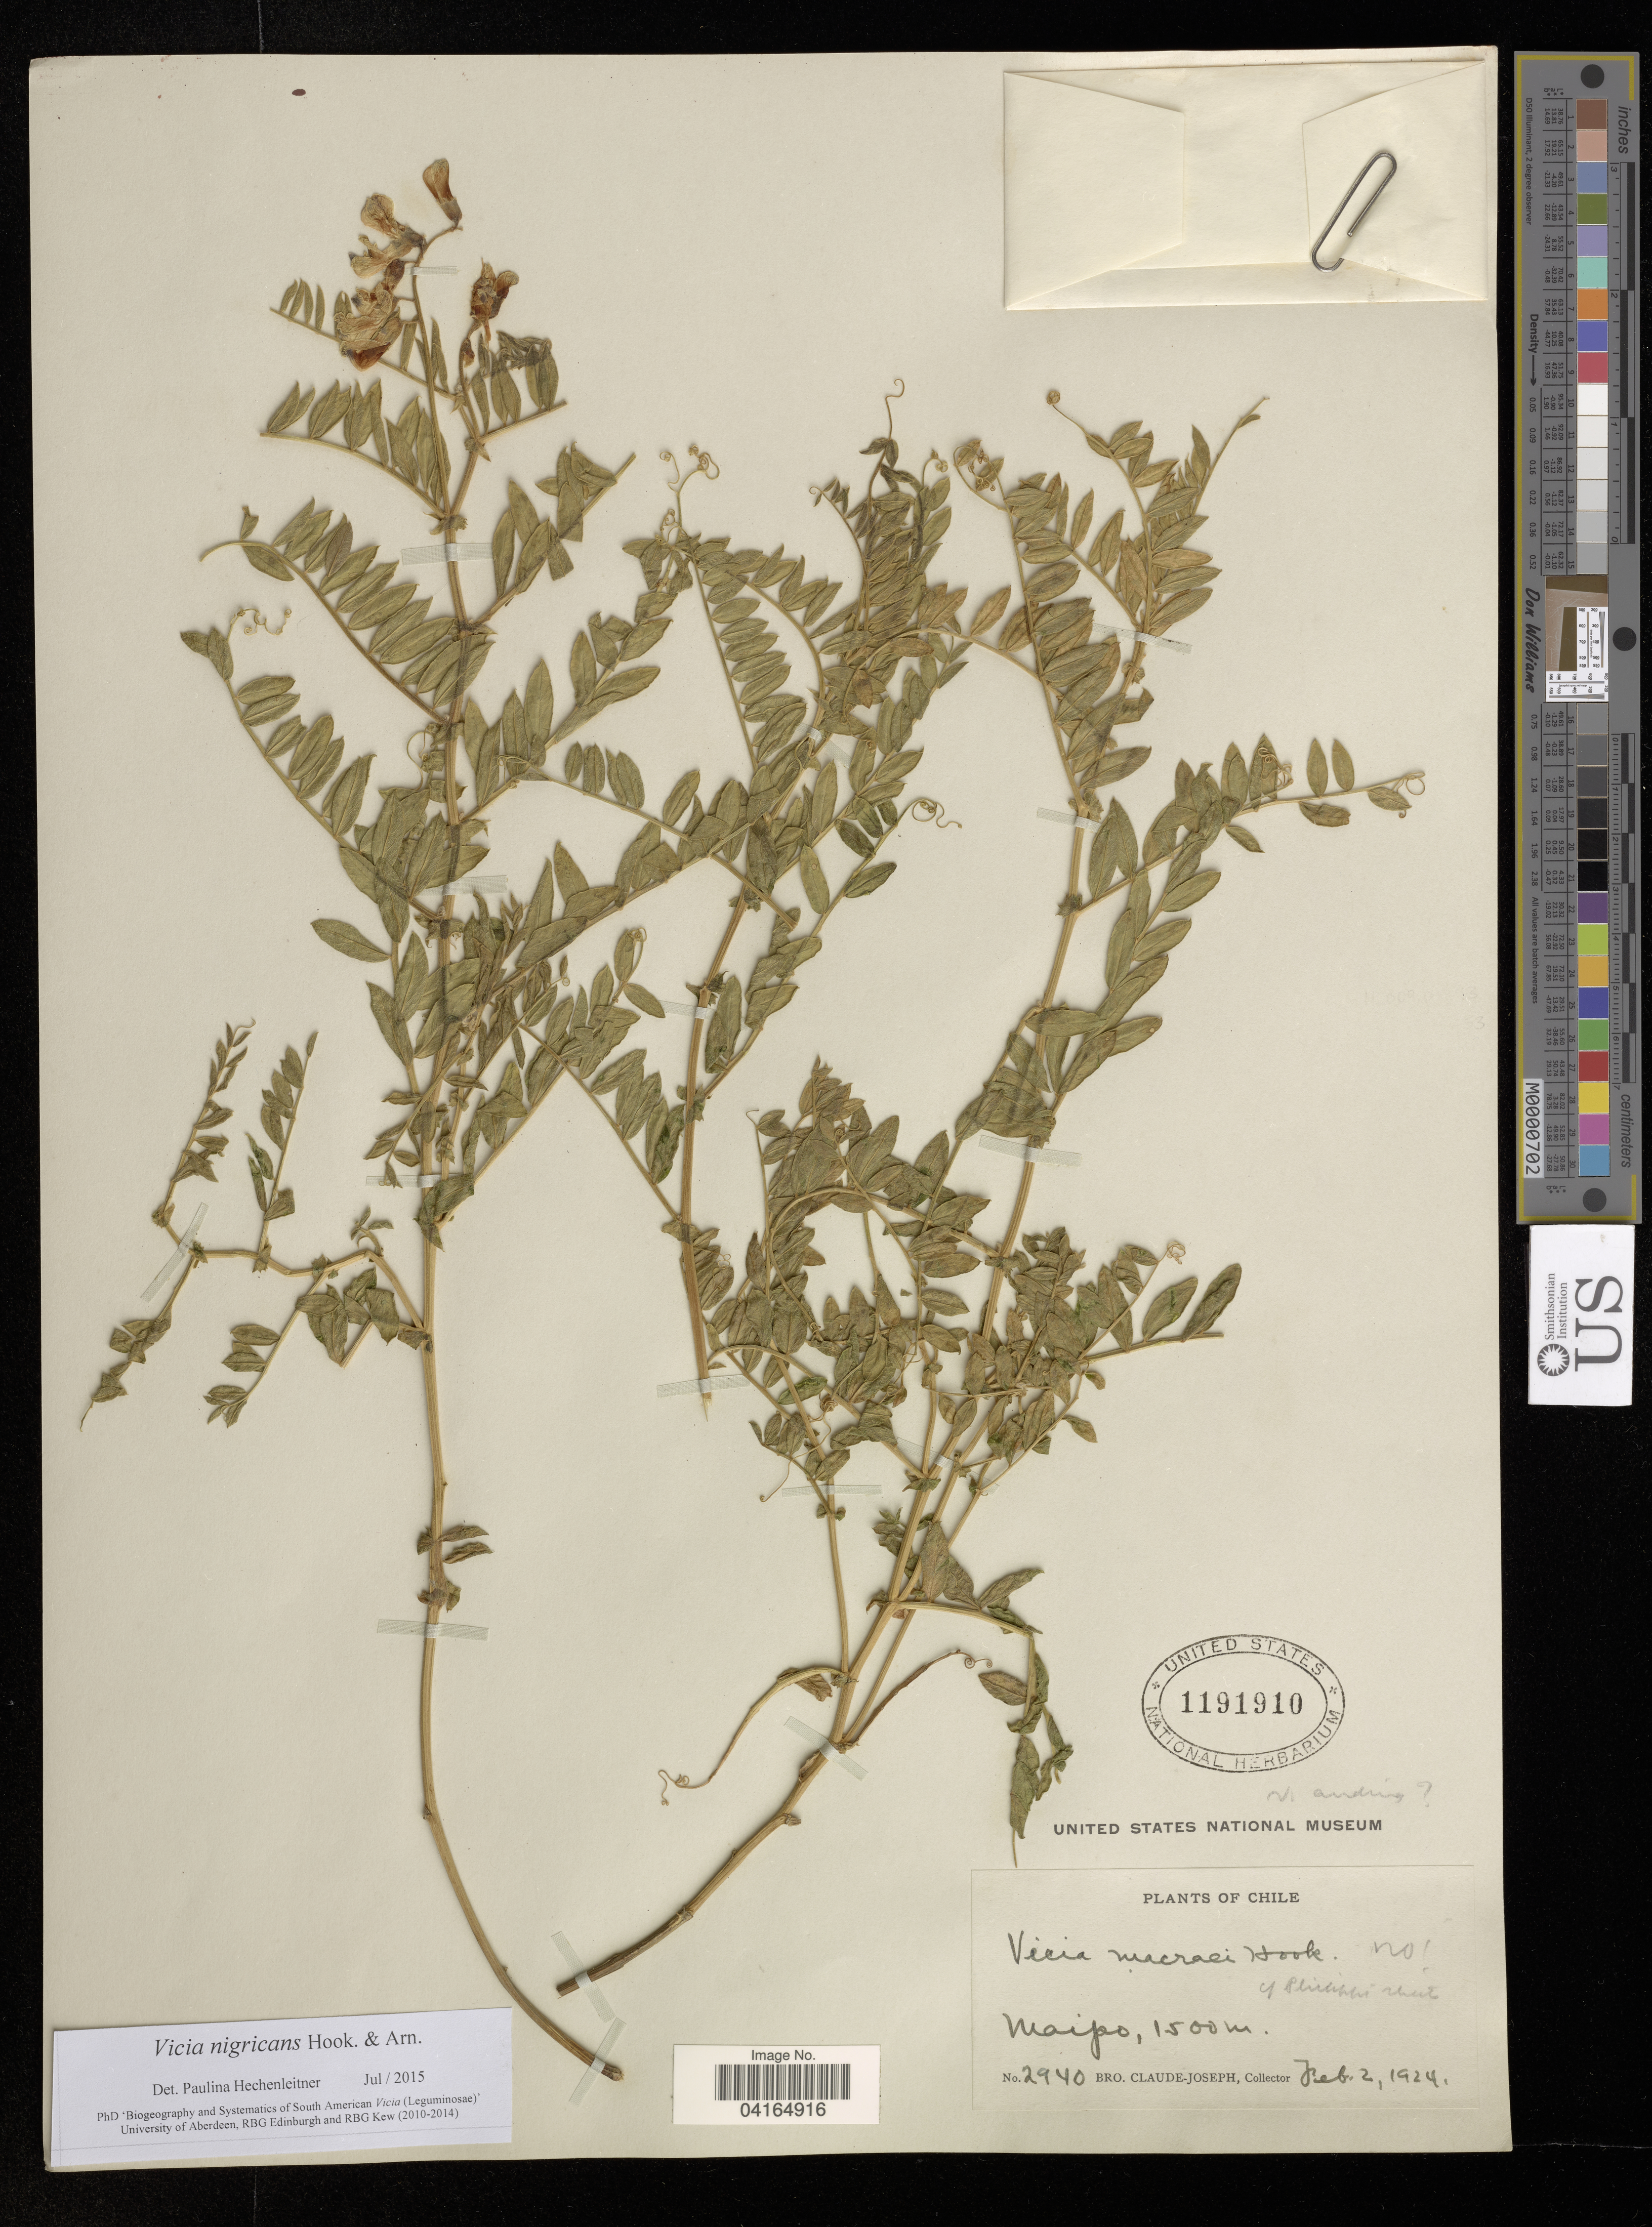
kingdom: Plantae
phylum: Tracheophyta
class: Magnoliopsida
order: Fabales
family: Fabaceae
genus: Vicia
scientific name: Vicia nigricans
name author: Hook. & Arn.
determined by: Hechenleitner, Paulina, RBG Edinburgh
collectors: Bro. Claude-Joseph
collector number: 2940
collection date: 1924-02-02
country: Chile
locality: Maipo.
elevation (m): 1500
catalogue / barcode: US 1191910